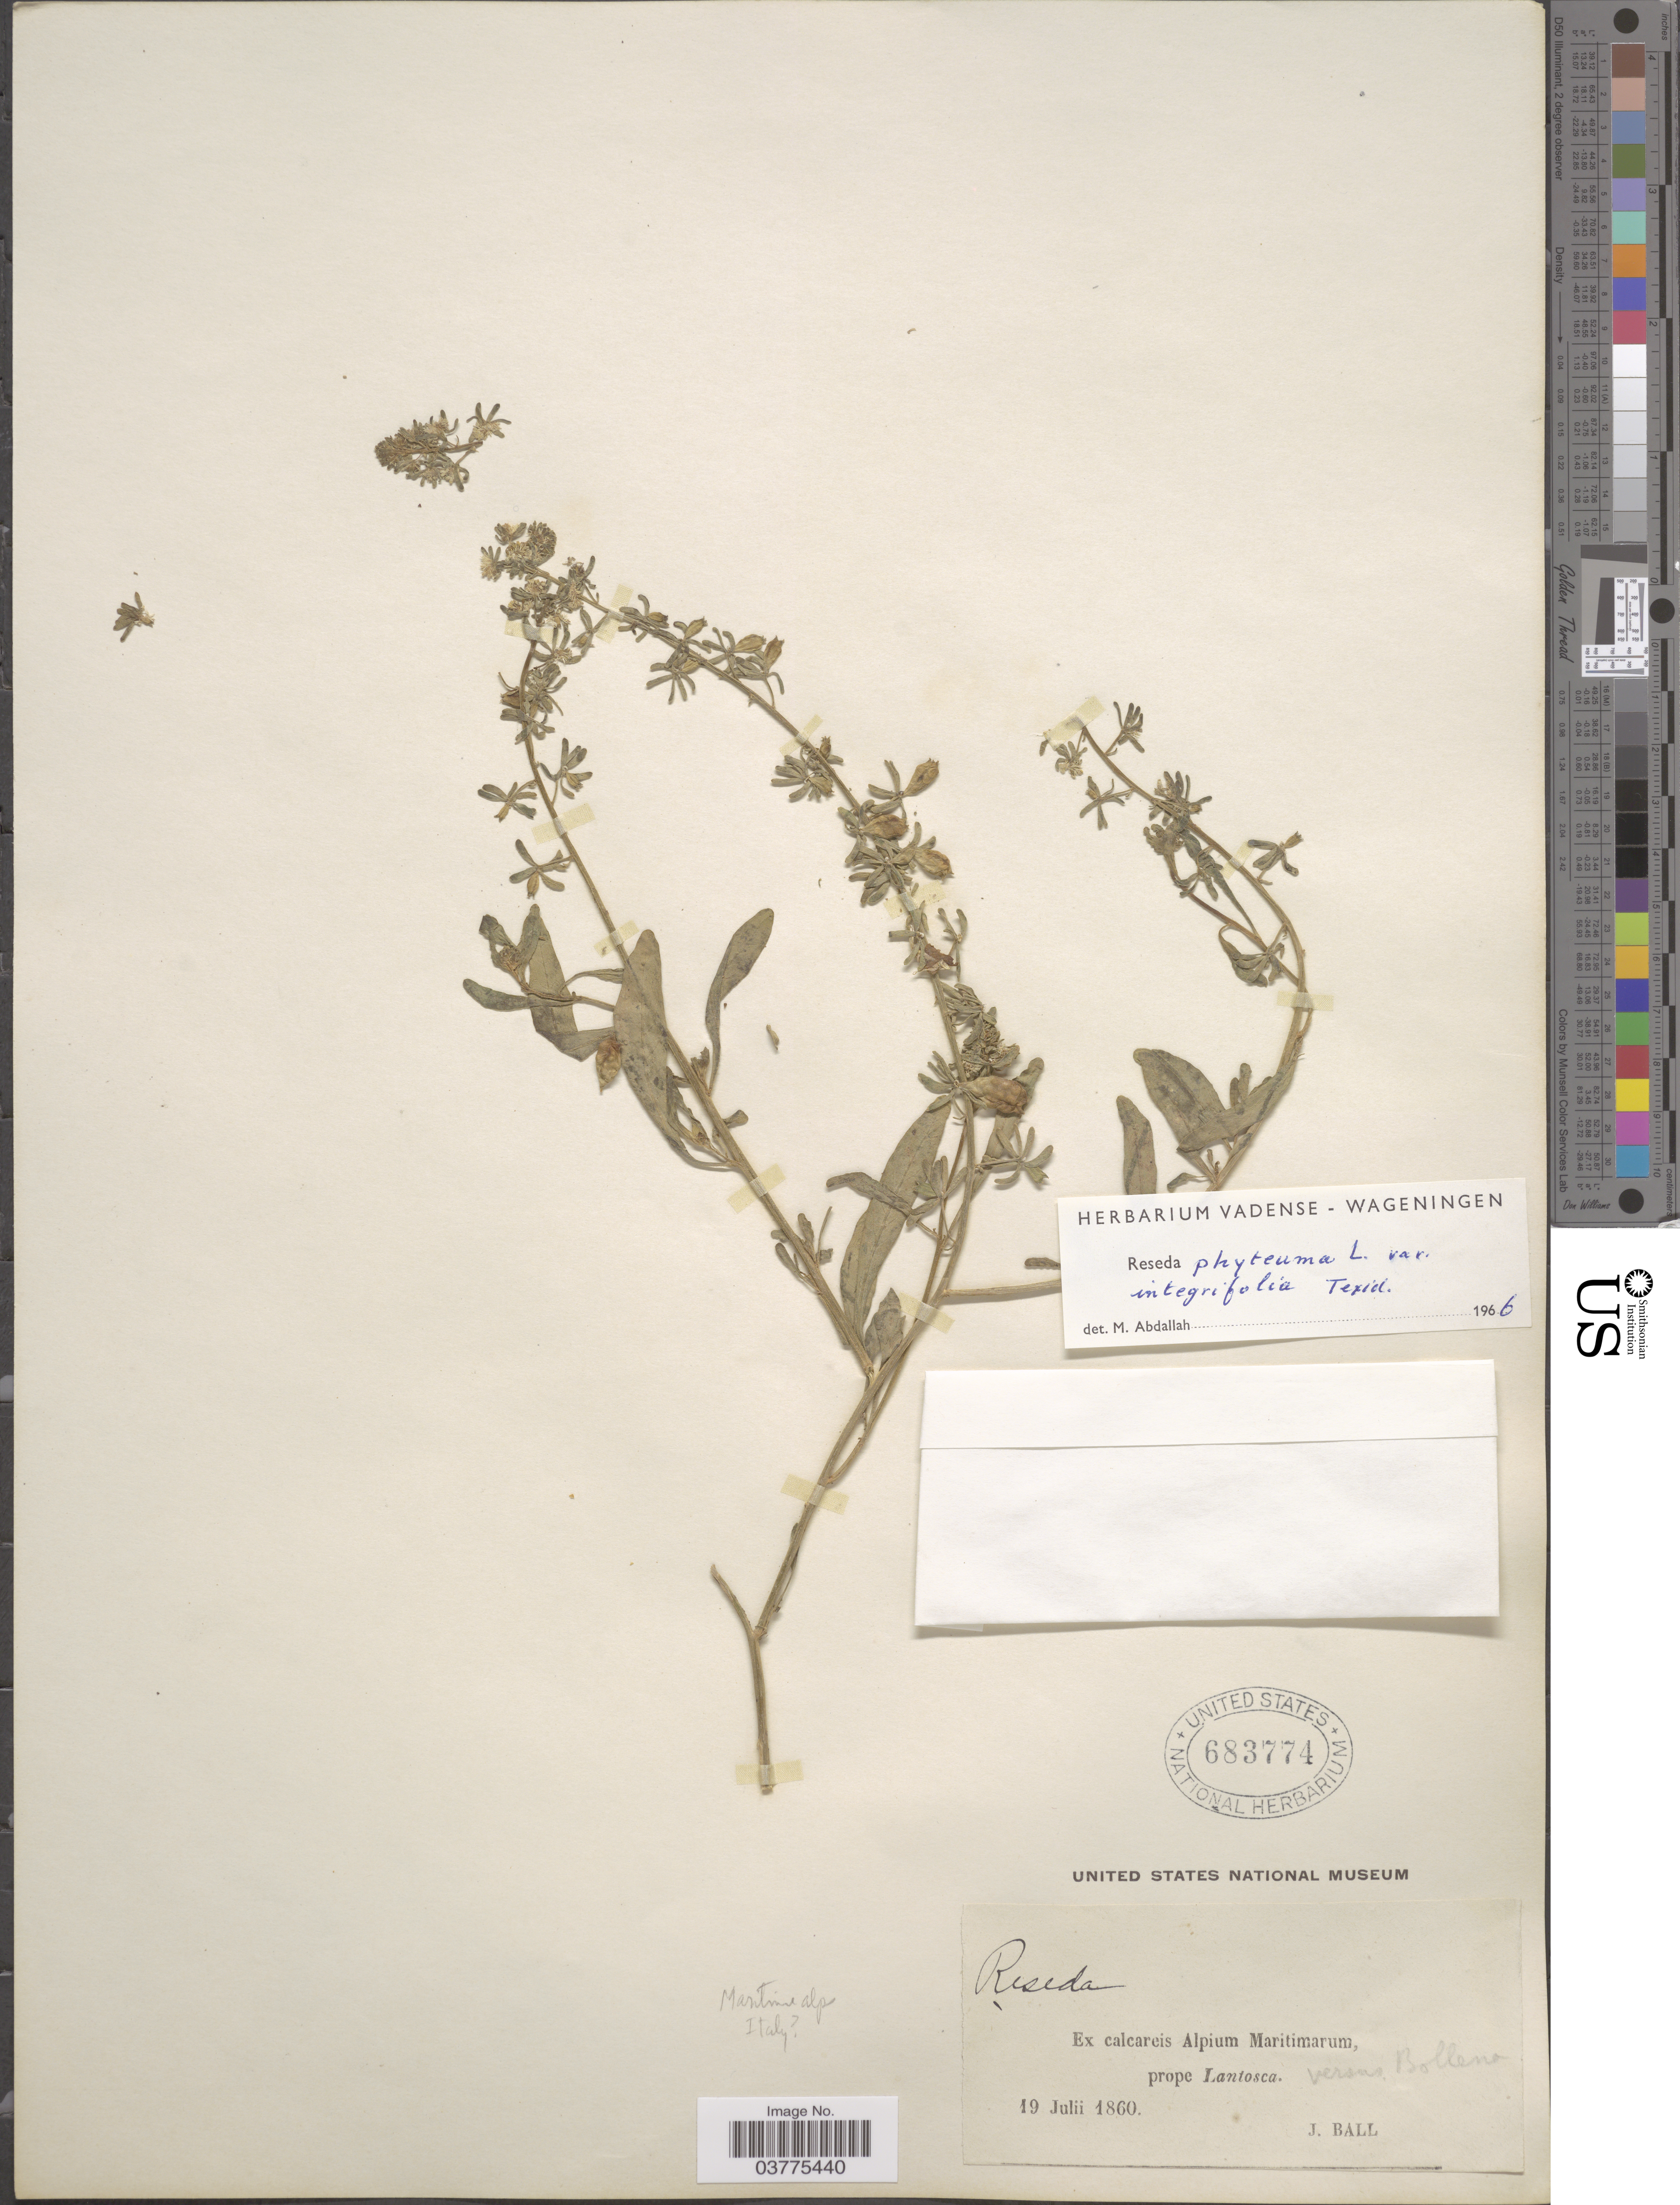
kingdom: Plantae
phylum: Tracheophyta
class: Magnoliopsida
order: Brassicales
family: Resedaceae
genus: Reseda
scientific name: Reseda phyteuma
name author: L.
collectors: J. Ball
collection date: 1860-07-19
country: France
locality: Ex calcareis Alpium Maritimarum, prope Lantosca. Versus Bollena.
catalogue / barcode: US 683774